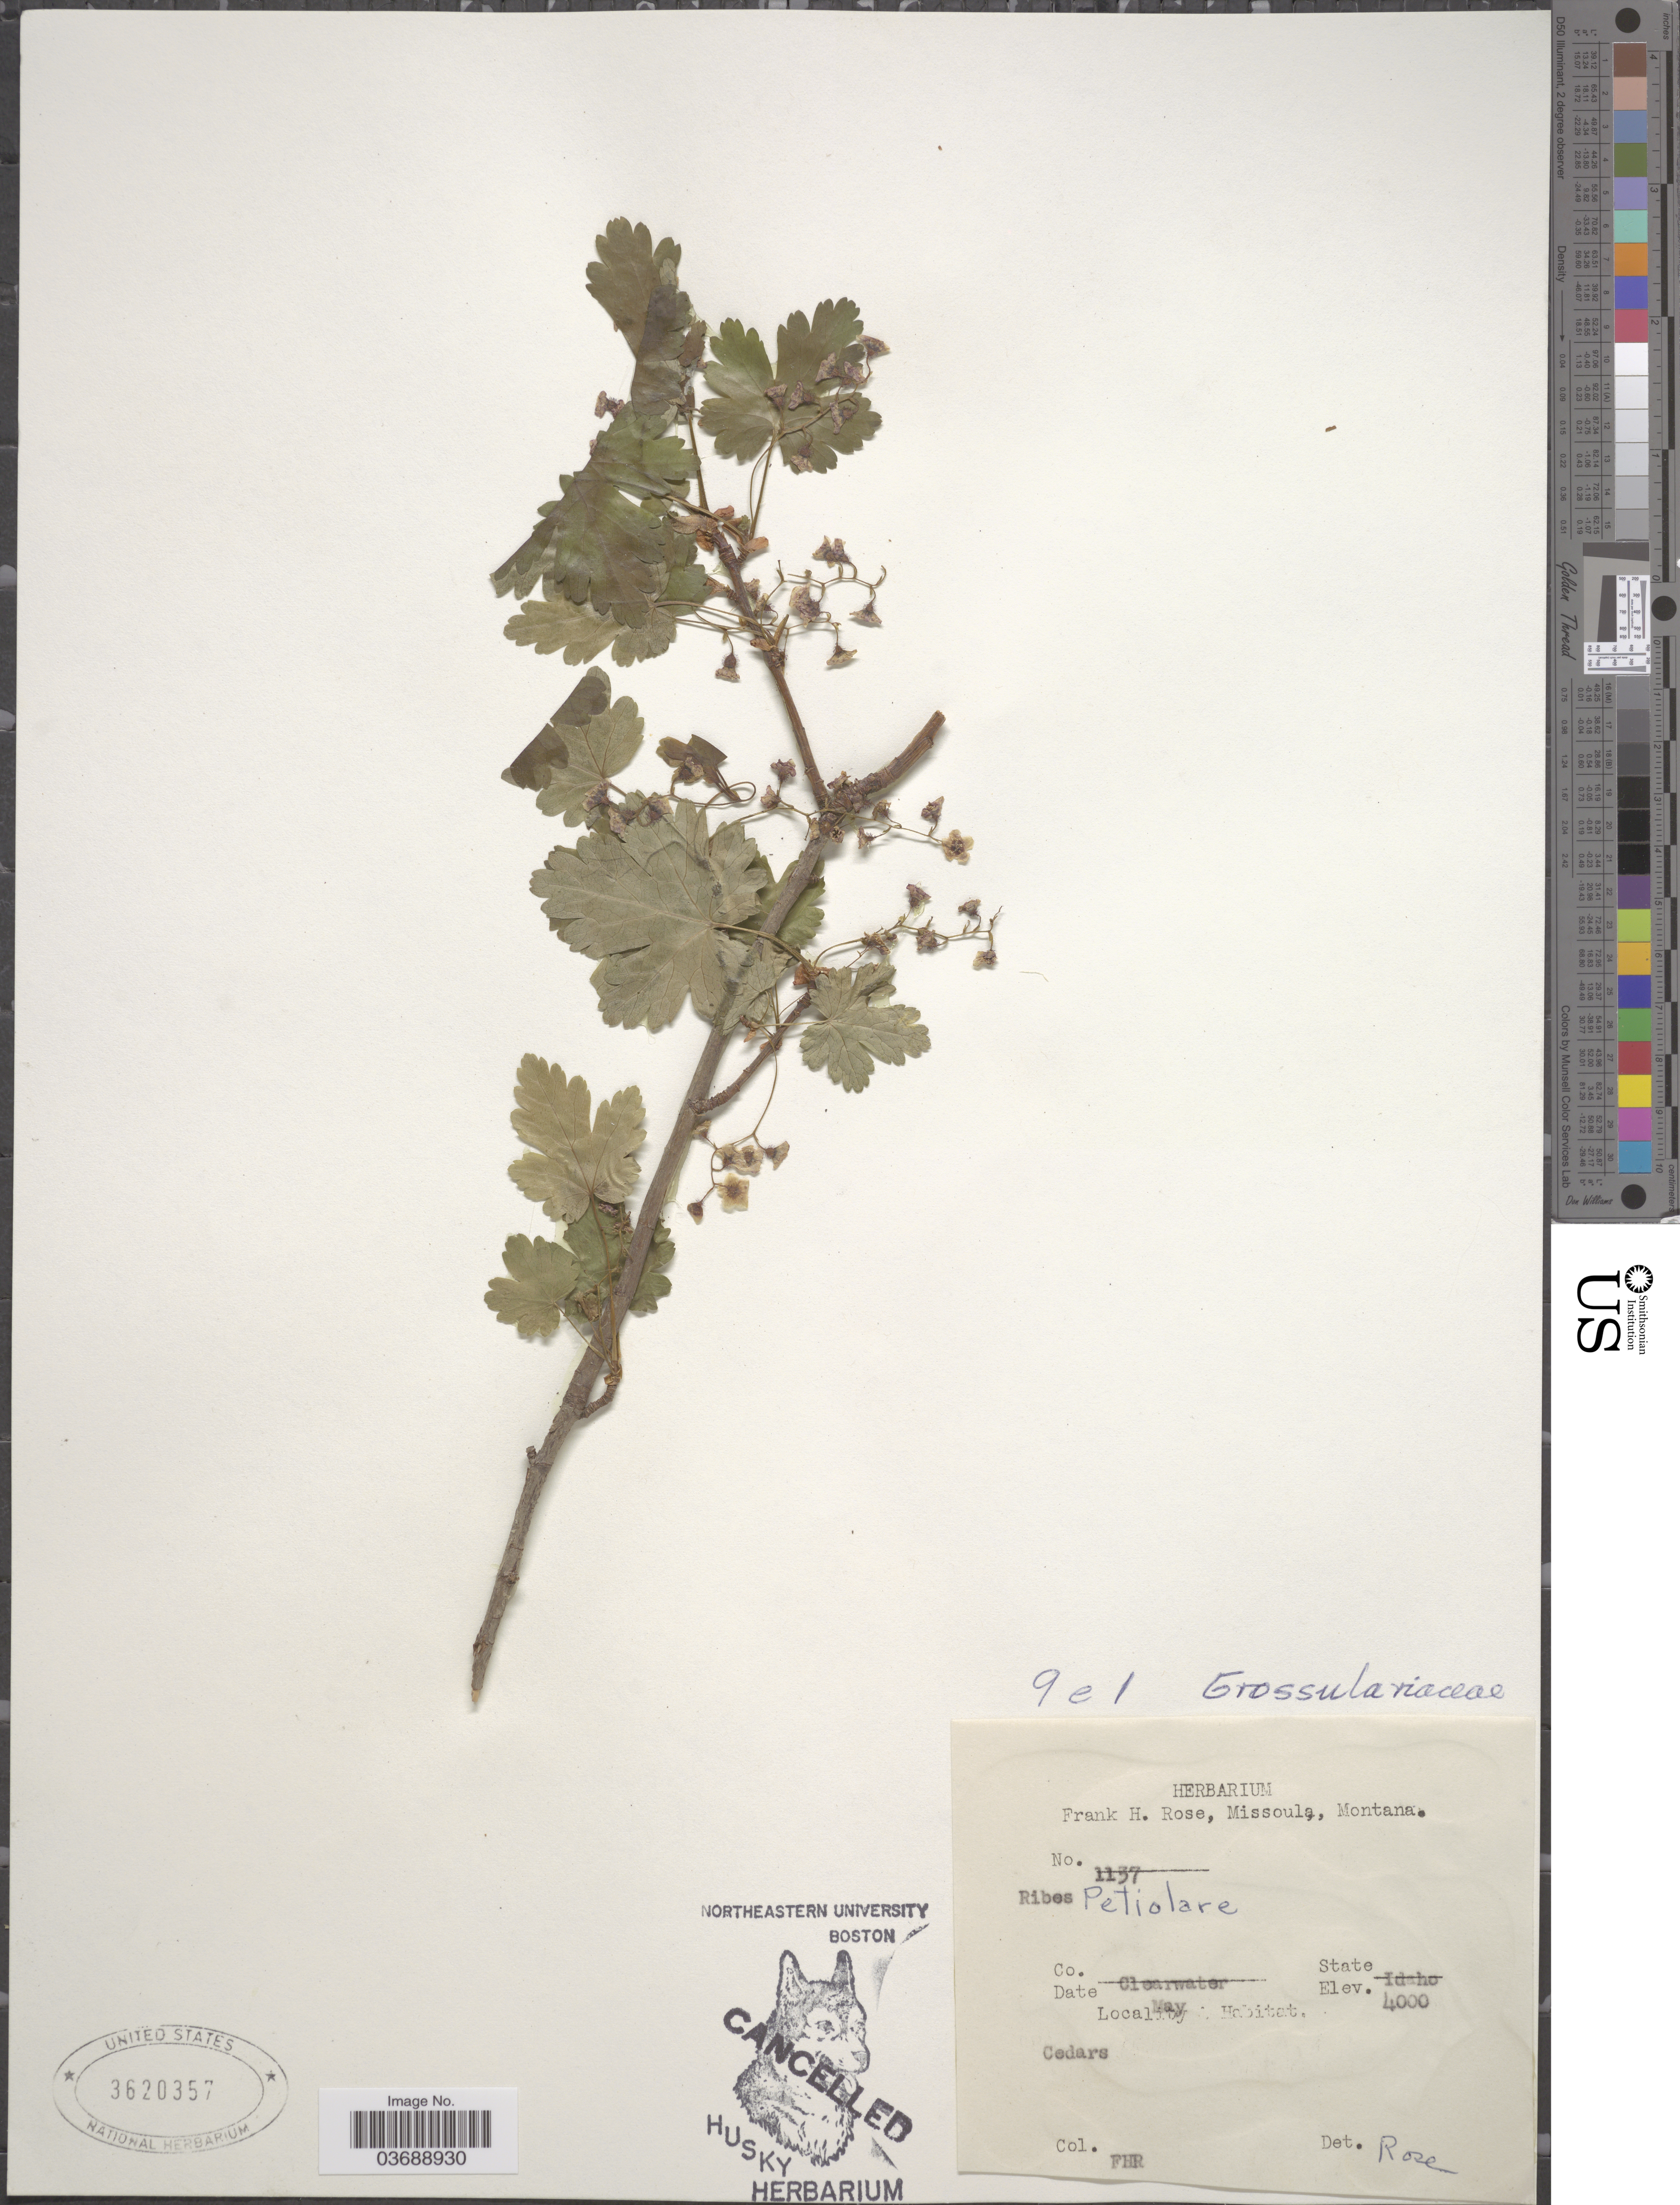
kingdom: Plantae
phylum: Tracheophyta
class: Magnoliopsida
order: Saxifragales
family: Grossulariaceae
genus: Ribes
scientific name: Ribes petiolare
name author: Douglas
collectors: F. H. Rose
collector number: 1137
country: United States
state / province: Idaho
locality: Co. Clearwater. Cedars.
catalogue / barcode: US 3620357